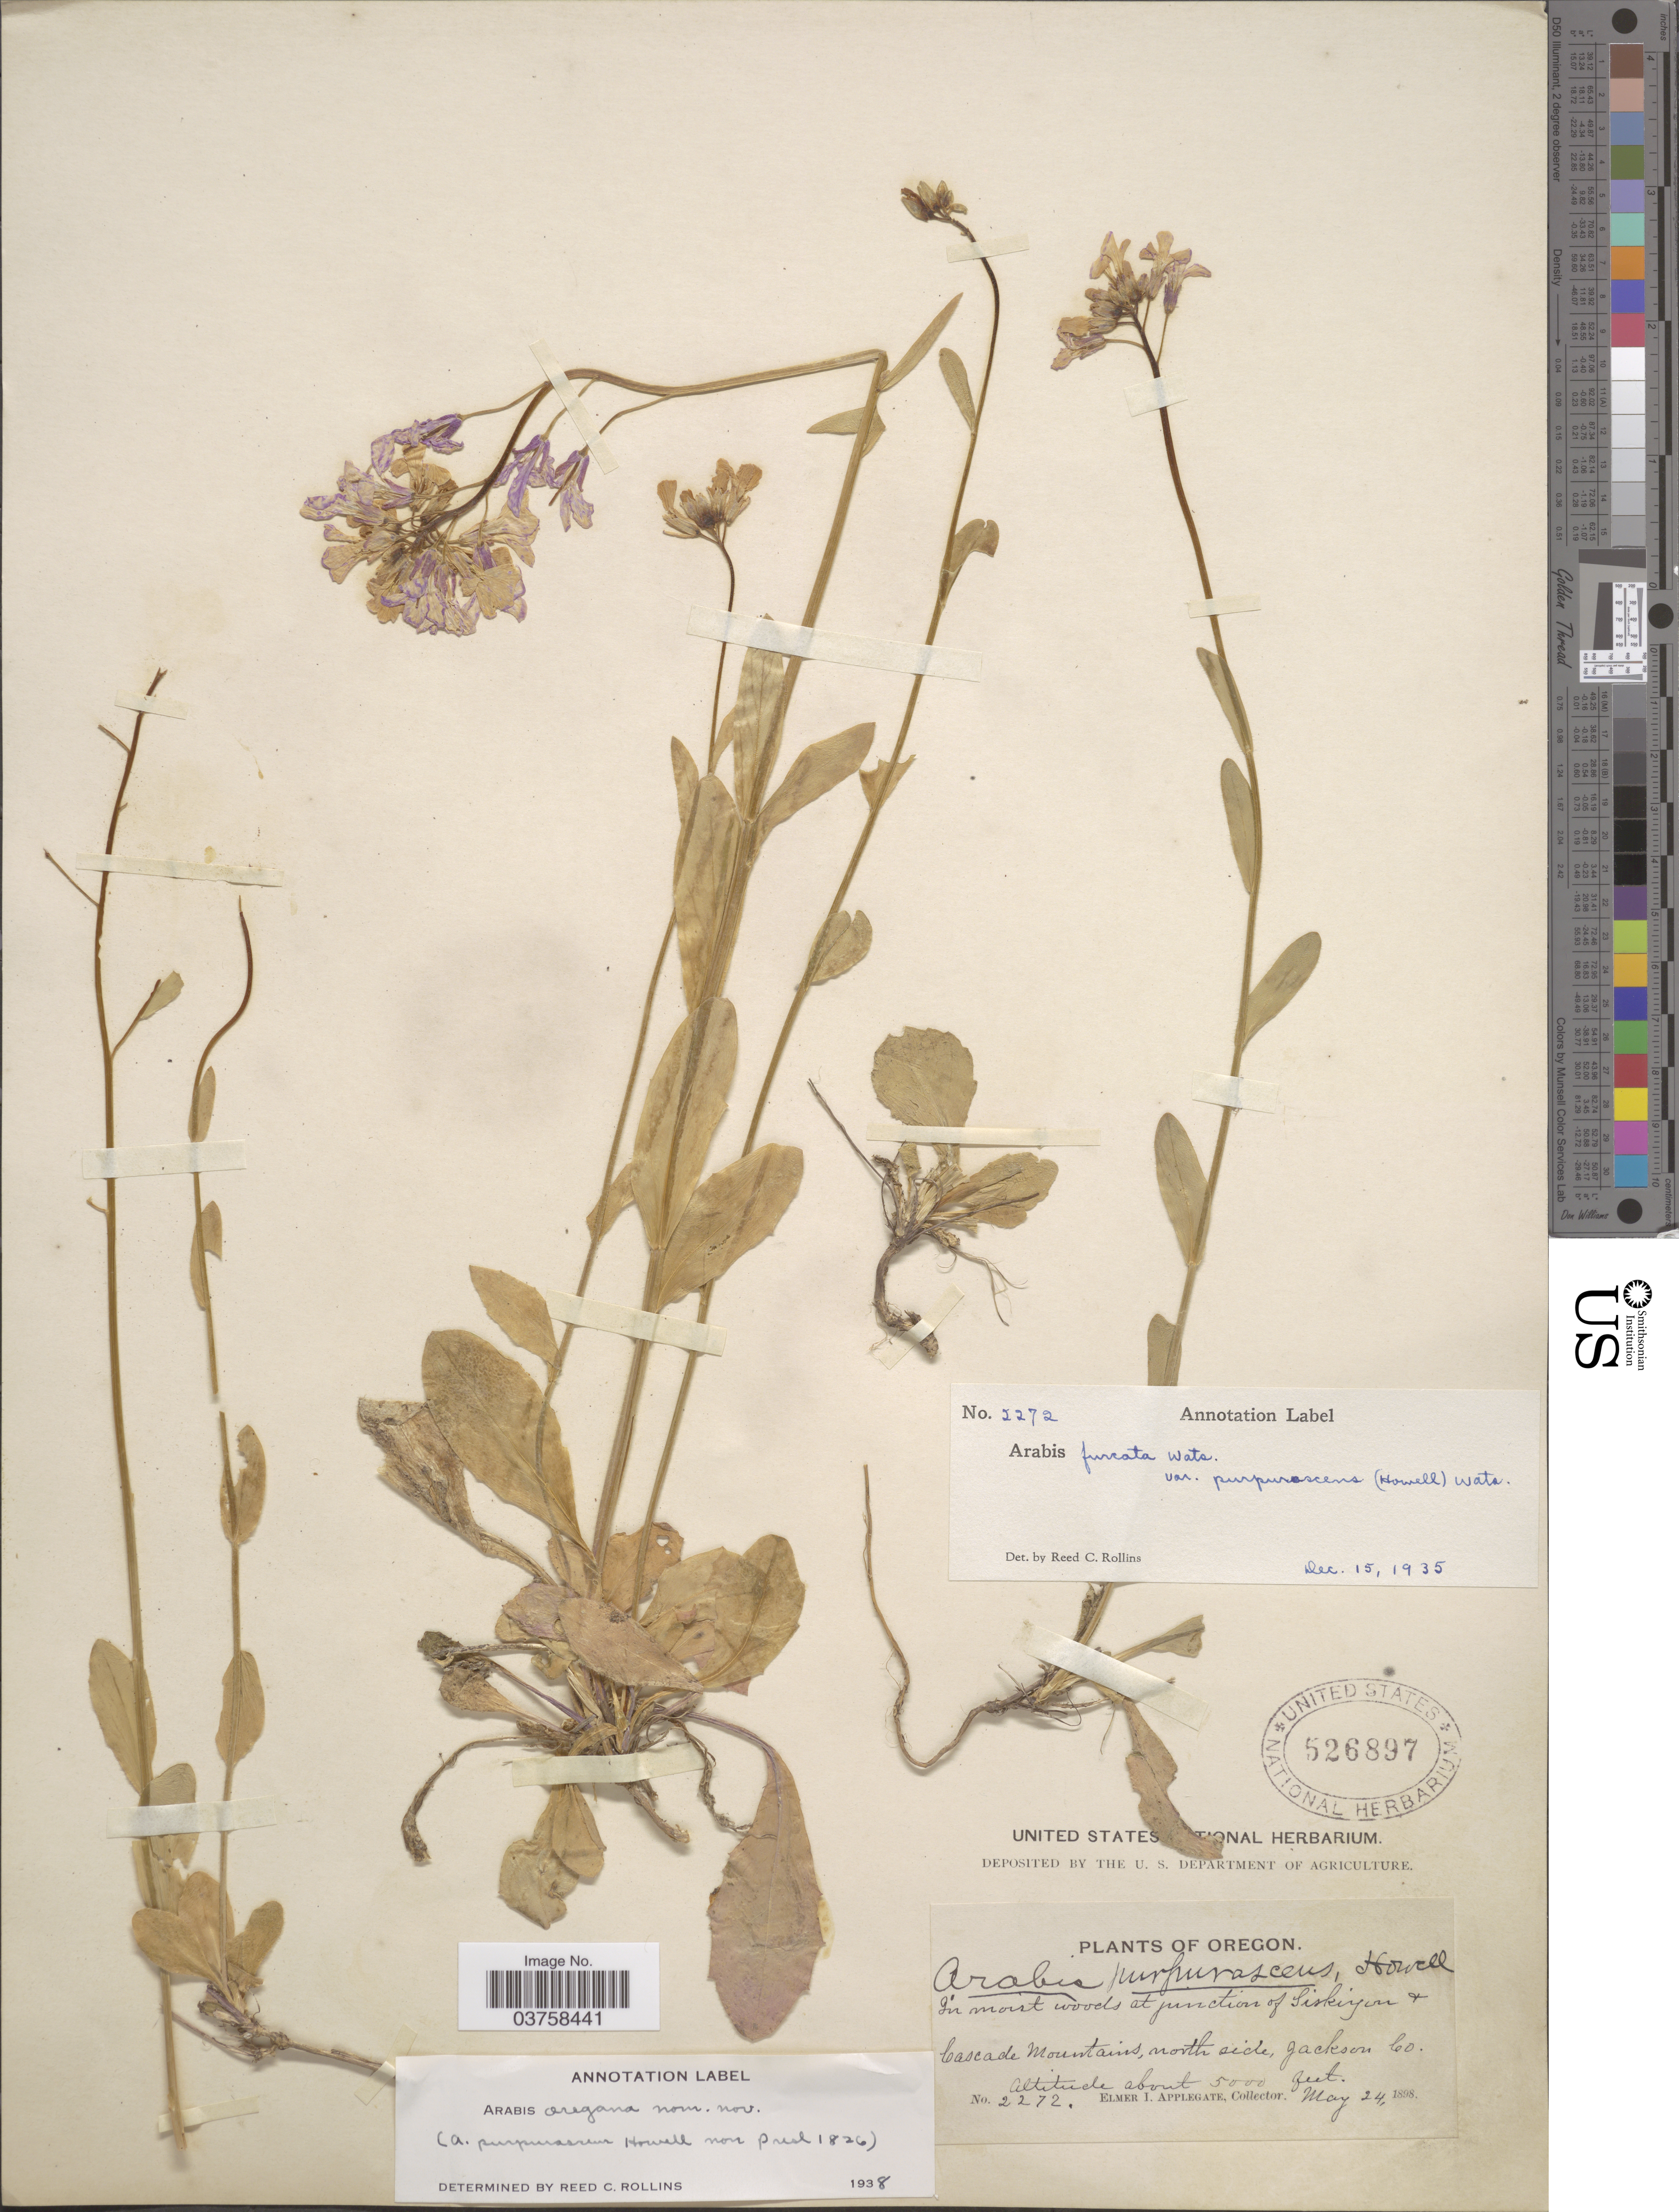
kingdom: Plantae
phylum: Tracheophyta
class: Magnoliopsida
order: Brassicales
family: Brassicaceae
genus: Arabis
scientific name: Arabis oregana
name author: Rollins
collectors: E. I. Applegate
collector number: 2272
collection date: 1898-05-24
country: United States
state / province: Oregon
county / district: Jackson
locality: At junction of Siskiyou & Cascade Mountains, north side, Jackson Co.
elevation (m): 1524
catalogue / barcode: US 526897